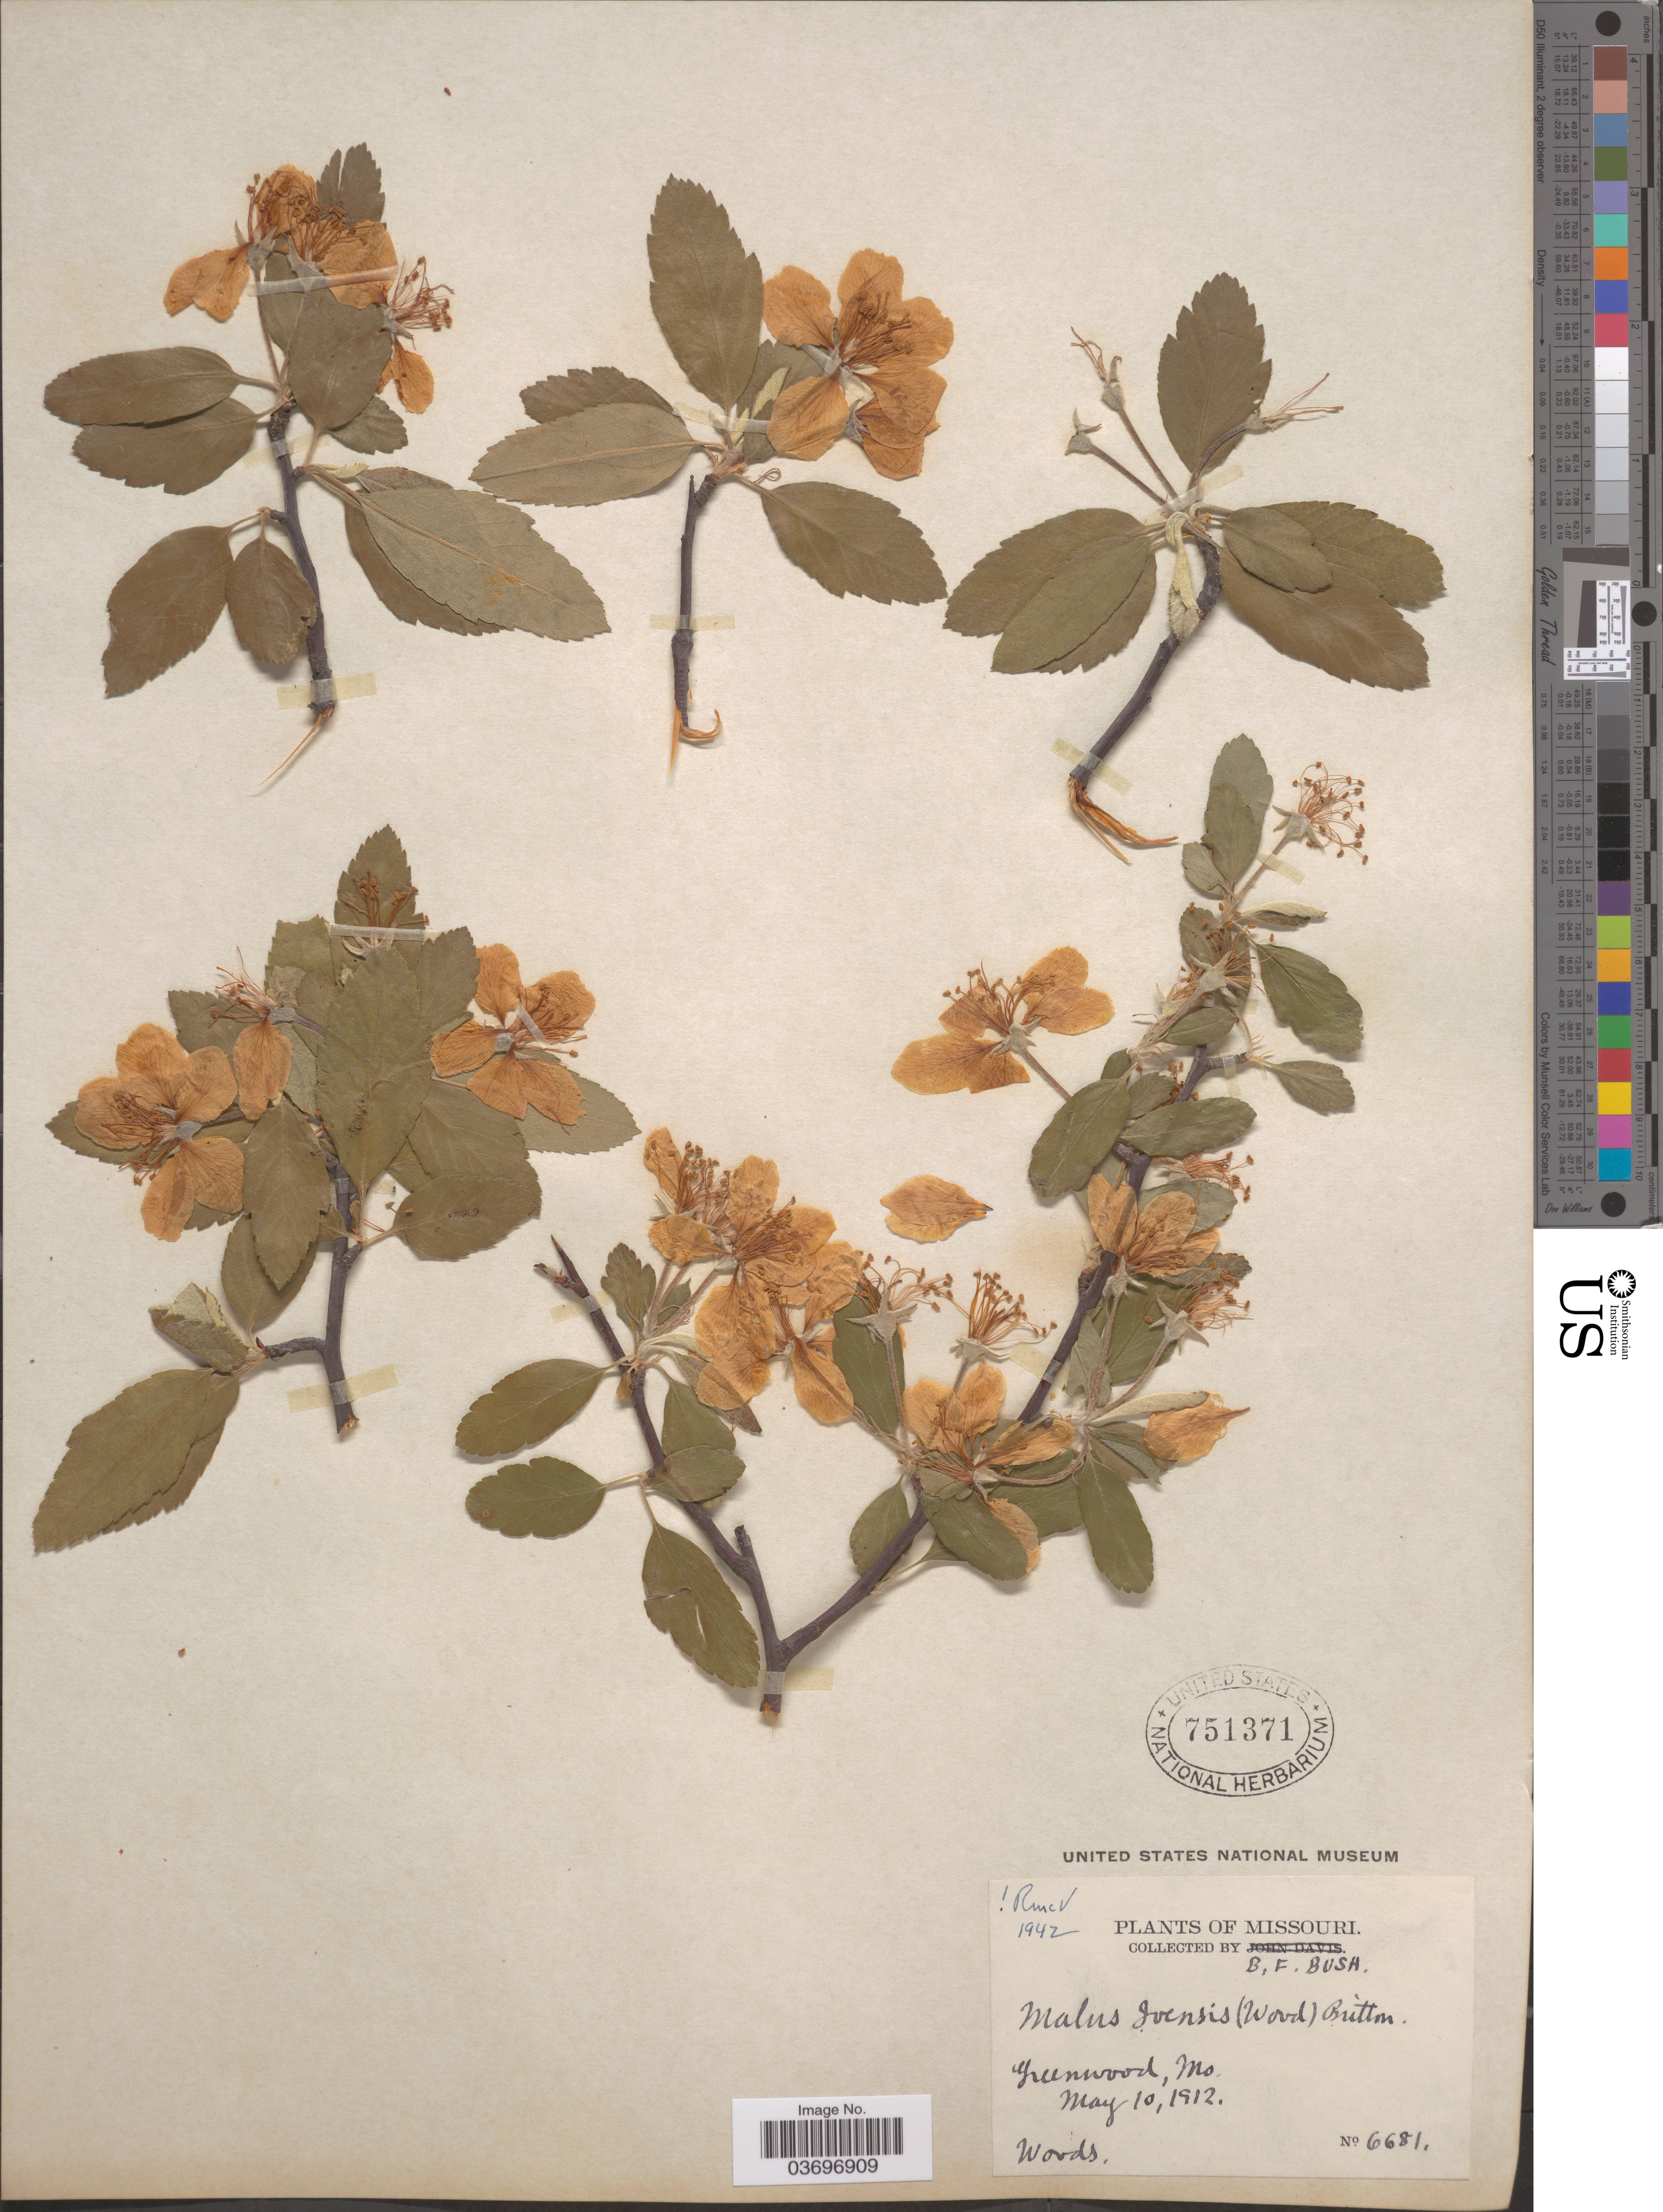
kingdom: Plantae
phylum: Tracheophyta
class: Magnoliopsida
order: Rosales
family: Rosaceae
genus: Malus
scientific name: Malus ioensis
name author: (Alph. Wood) Britton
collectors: B. F. Bush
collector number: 6681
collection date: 1912-05-10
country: United States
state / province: Missouri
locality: Greenwood.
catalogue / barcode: US 751371